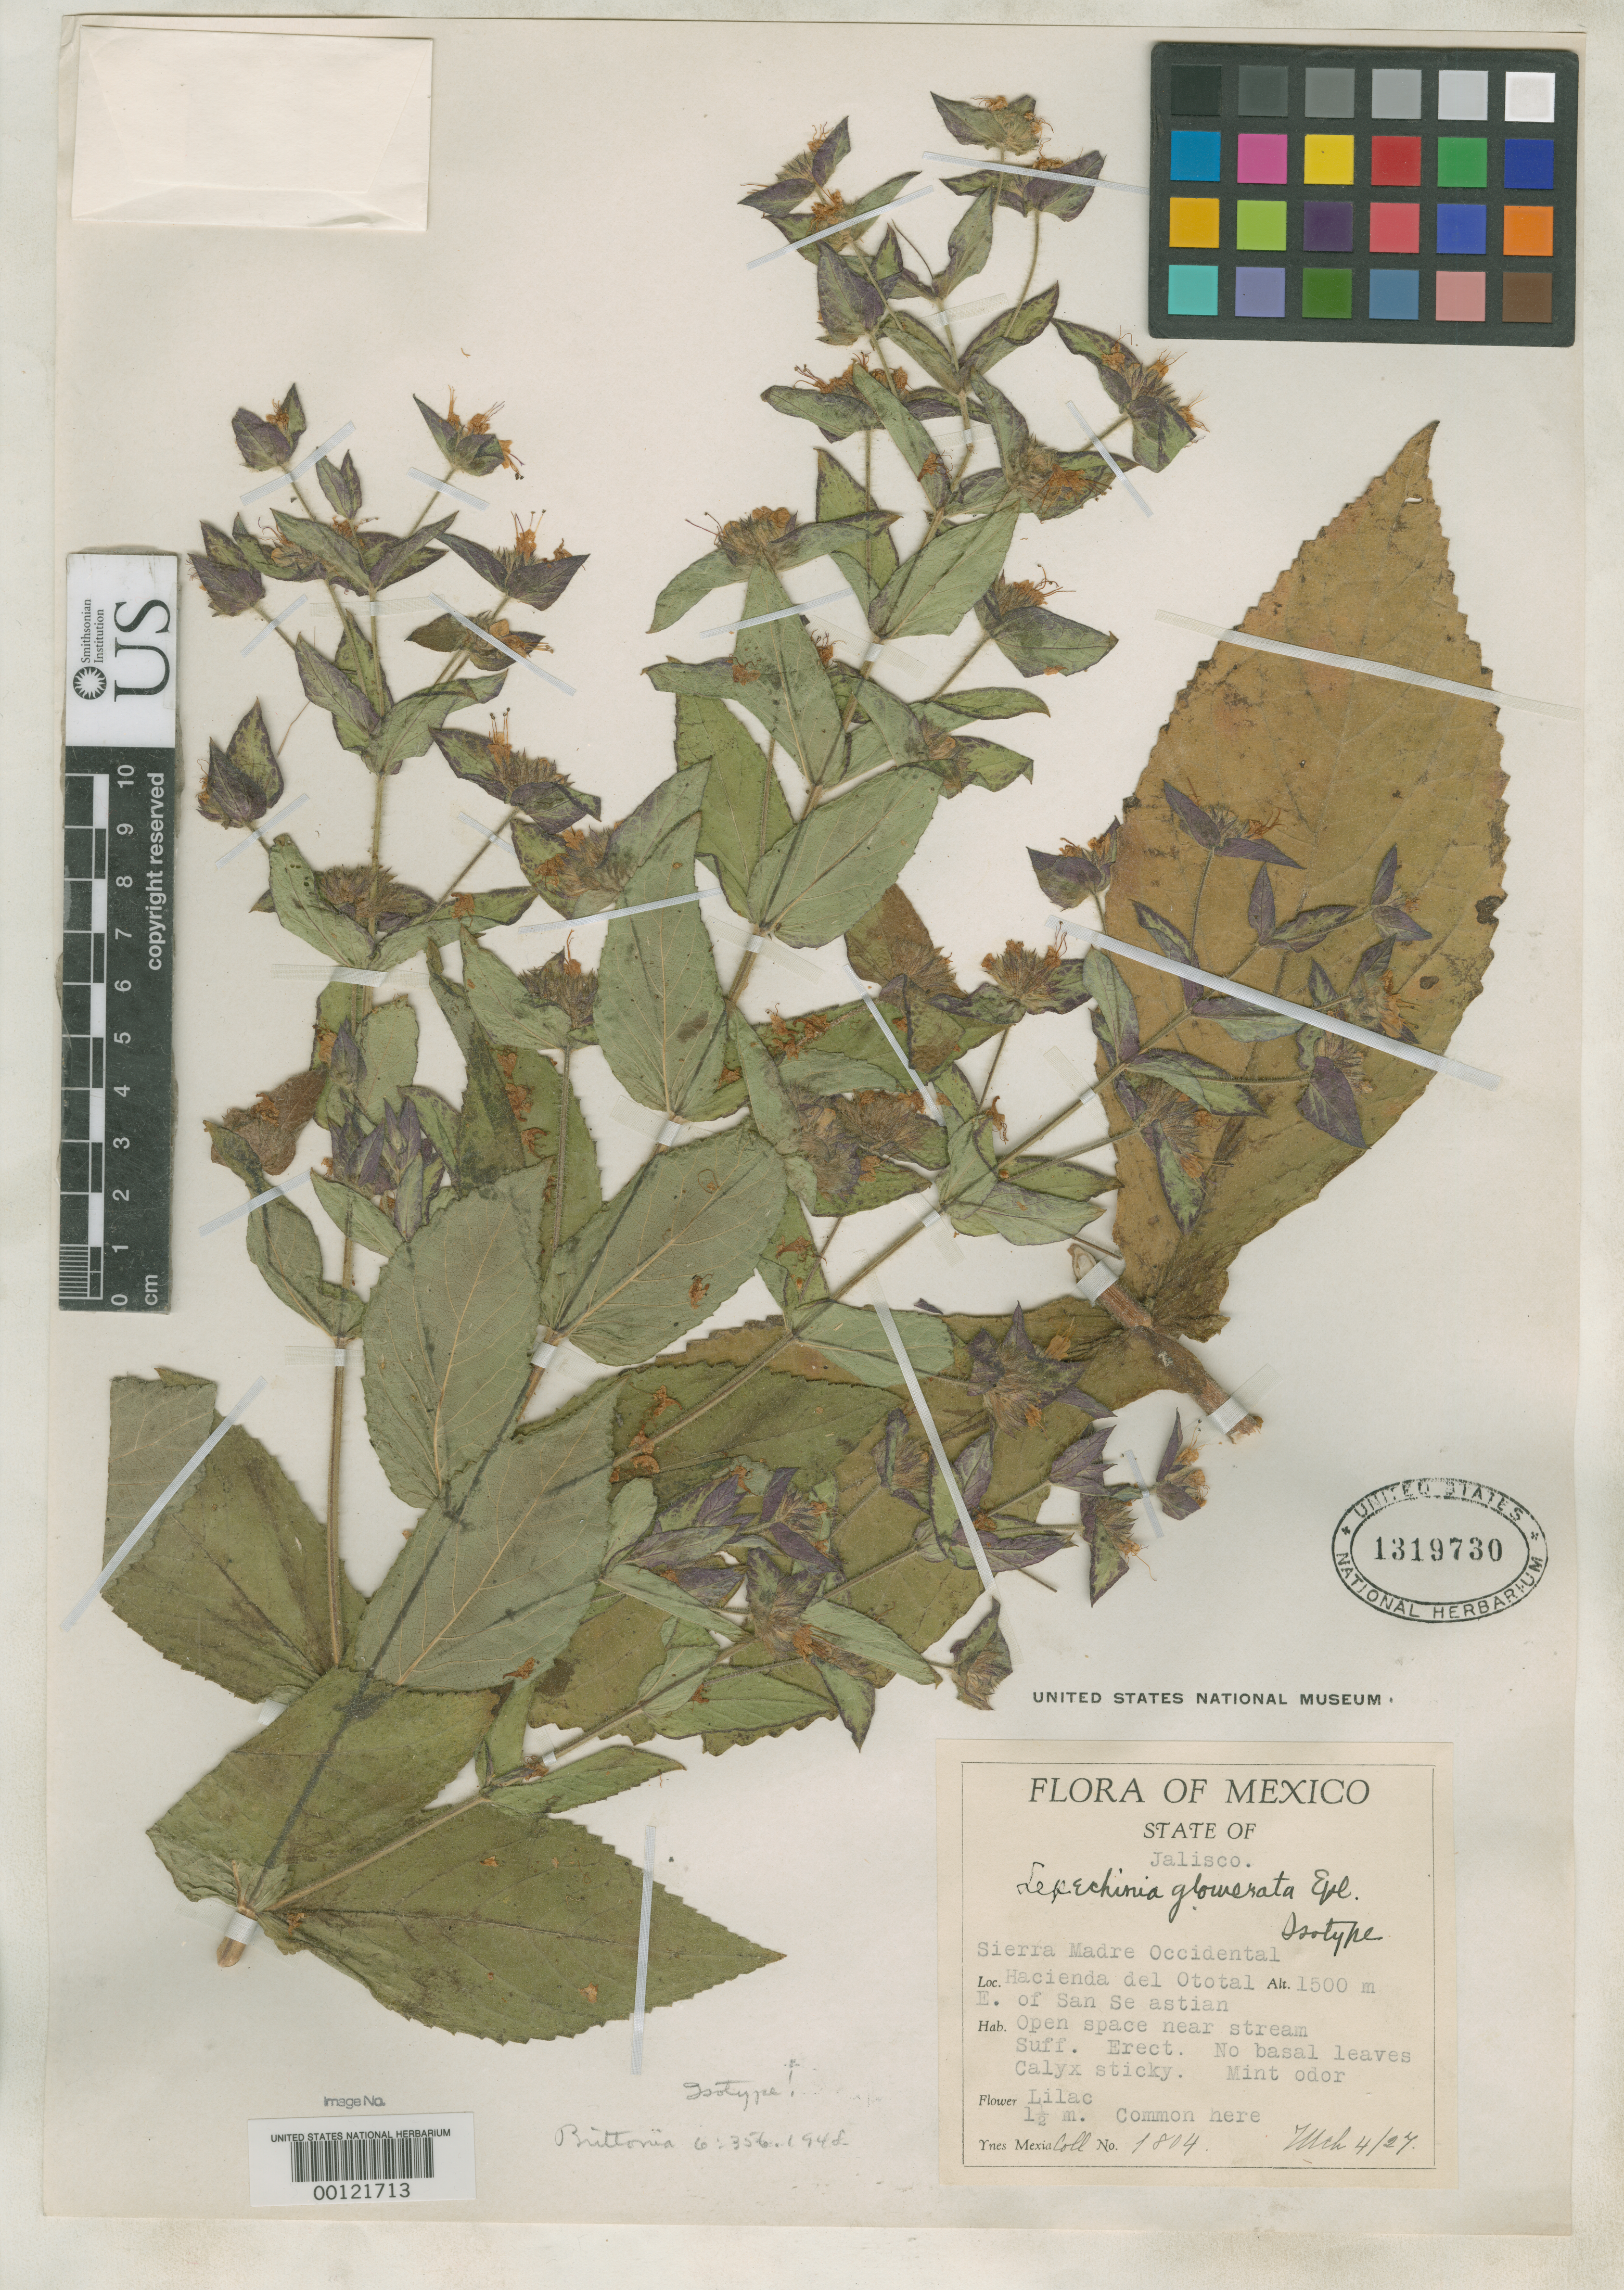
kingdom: Plantae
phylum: Tracheophyta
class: Magnoliopsida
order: Lamiales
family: Lamiaceae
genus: Lepechinia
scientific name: Lepechinia glomerata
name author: Epling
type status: Isotype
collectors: Y. Mexia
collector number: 1804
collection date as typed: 04 Mar 1927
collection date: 1927-03-04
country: Mexico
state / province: Jalisco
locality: Sierra Madre Occidental, Hacienda del Otatal, E of San Sebastian.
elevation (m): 1500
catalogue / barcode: US 1319730